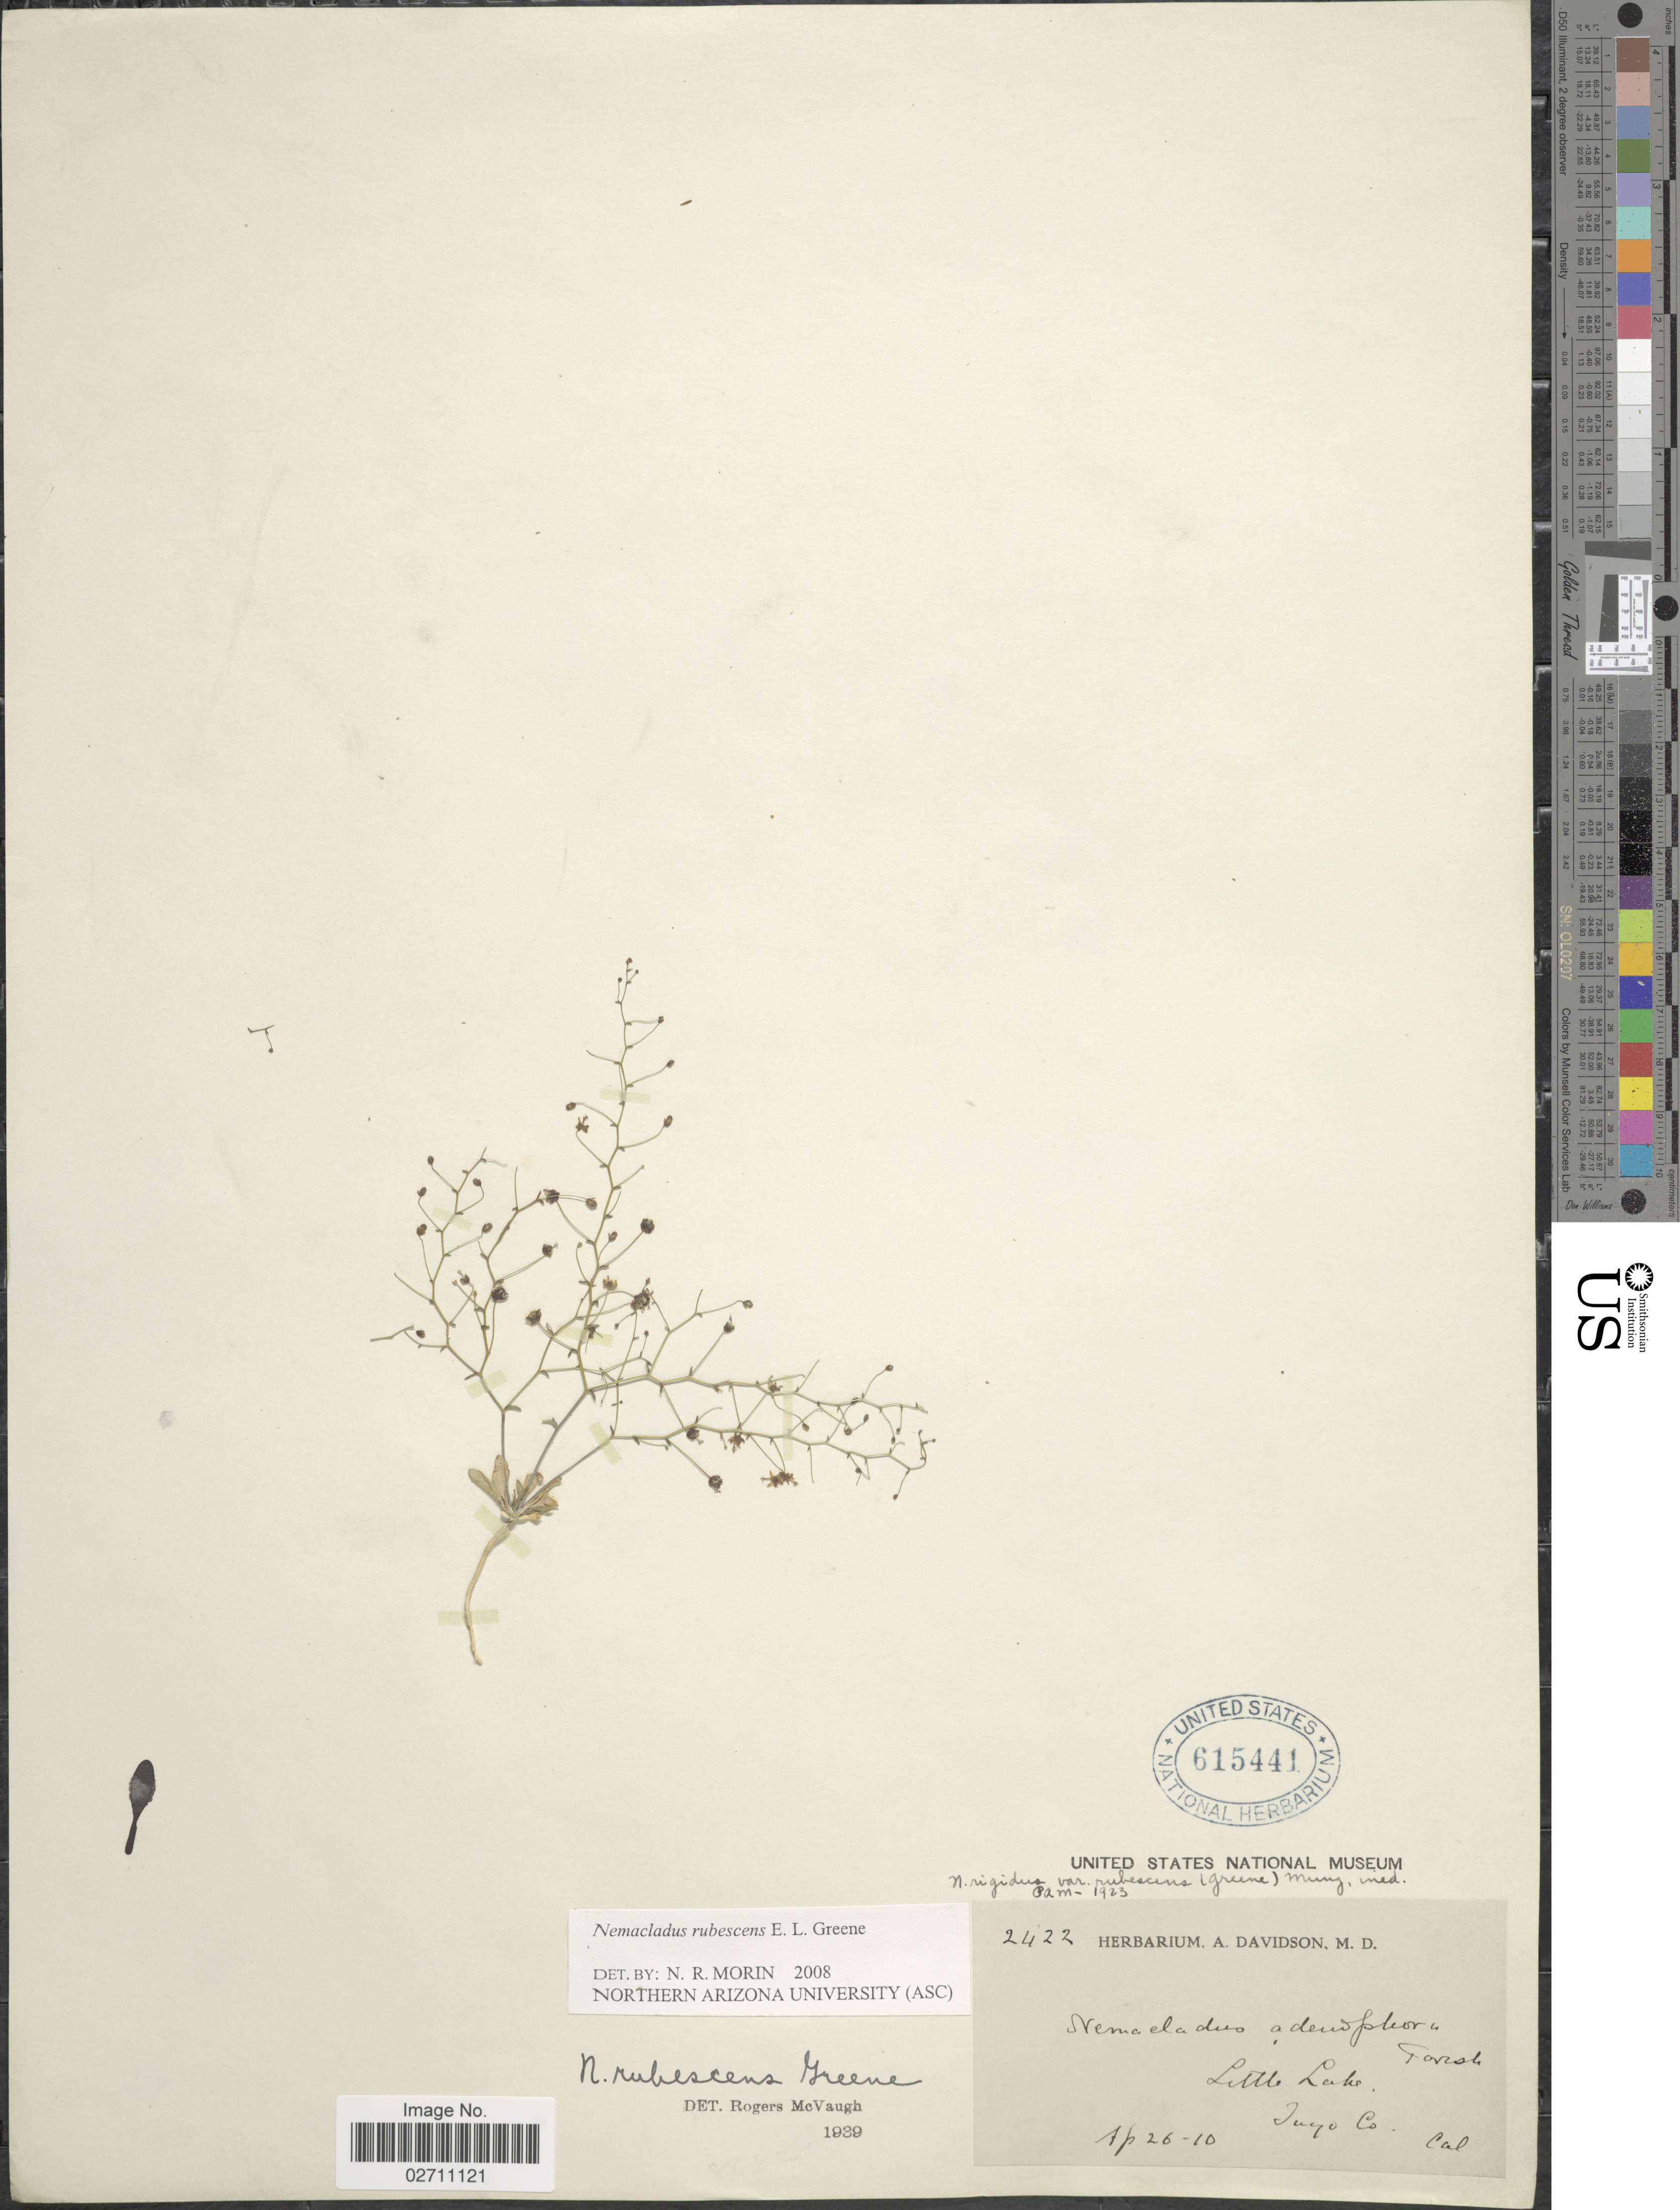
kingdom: Plantae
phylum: Tracheophyta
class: Magnoliopsida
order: Asterales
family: Campanulaceae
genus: Nemacladus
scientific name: Nemacladus rubescens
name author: Greene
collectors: ex herb. A. Davidson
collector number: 2422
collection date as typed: Transcribed d/m/y: 26/4/10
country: United States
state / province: California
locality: Little Lake, Tuyo Co.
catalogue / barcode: US 615441